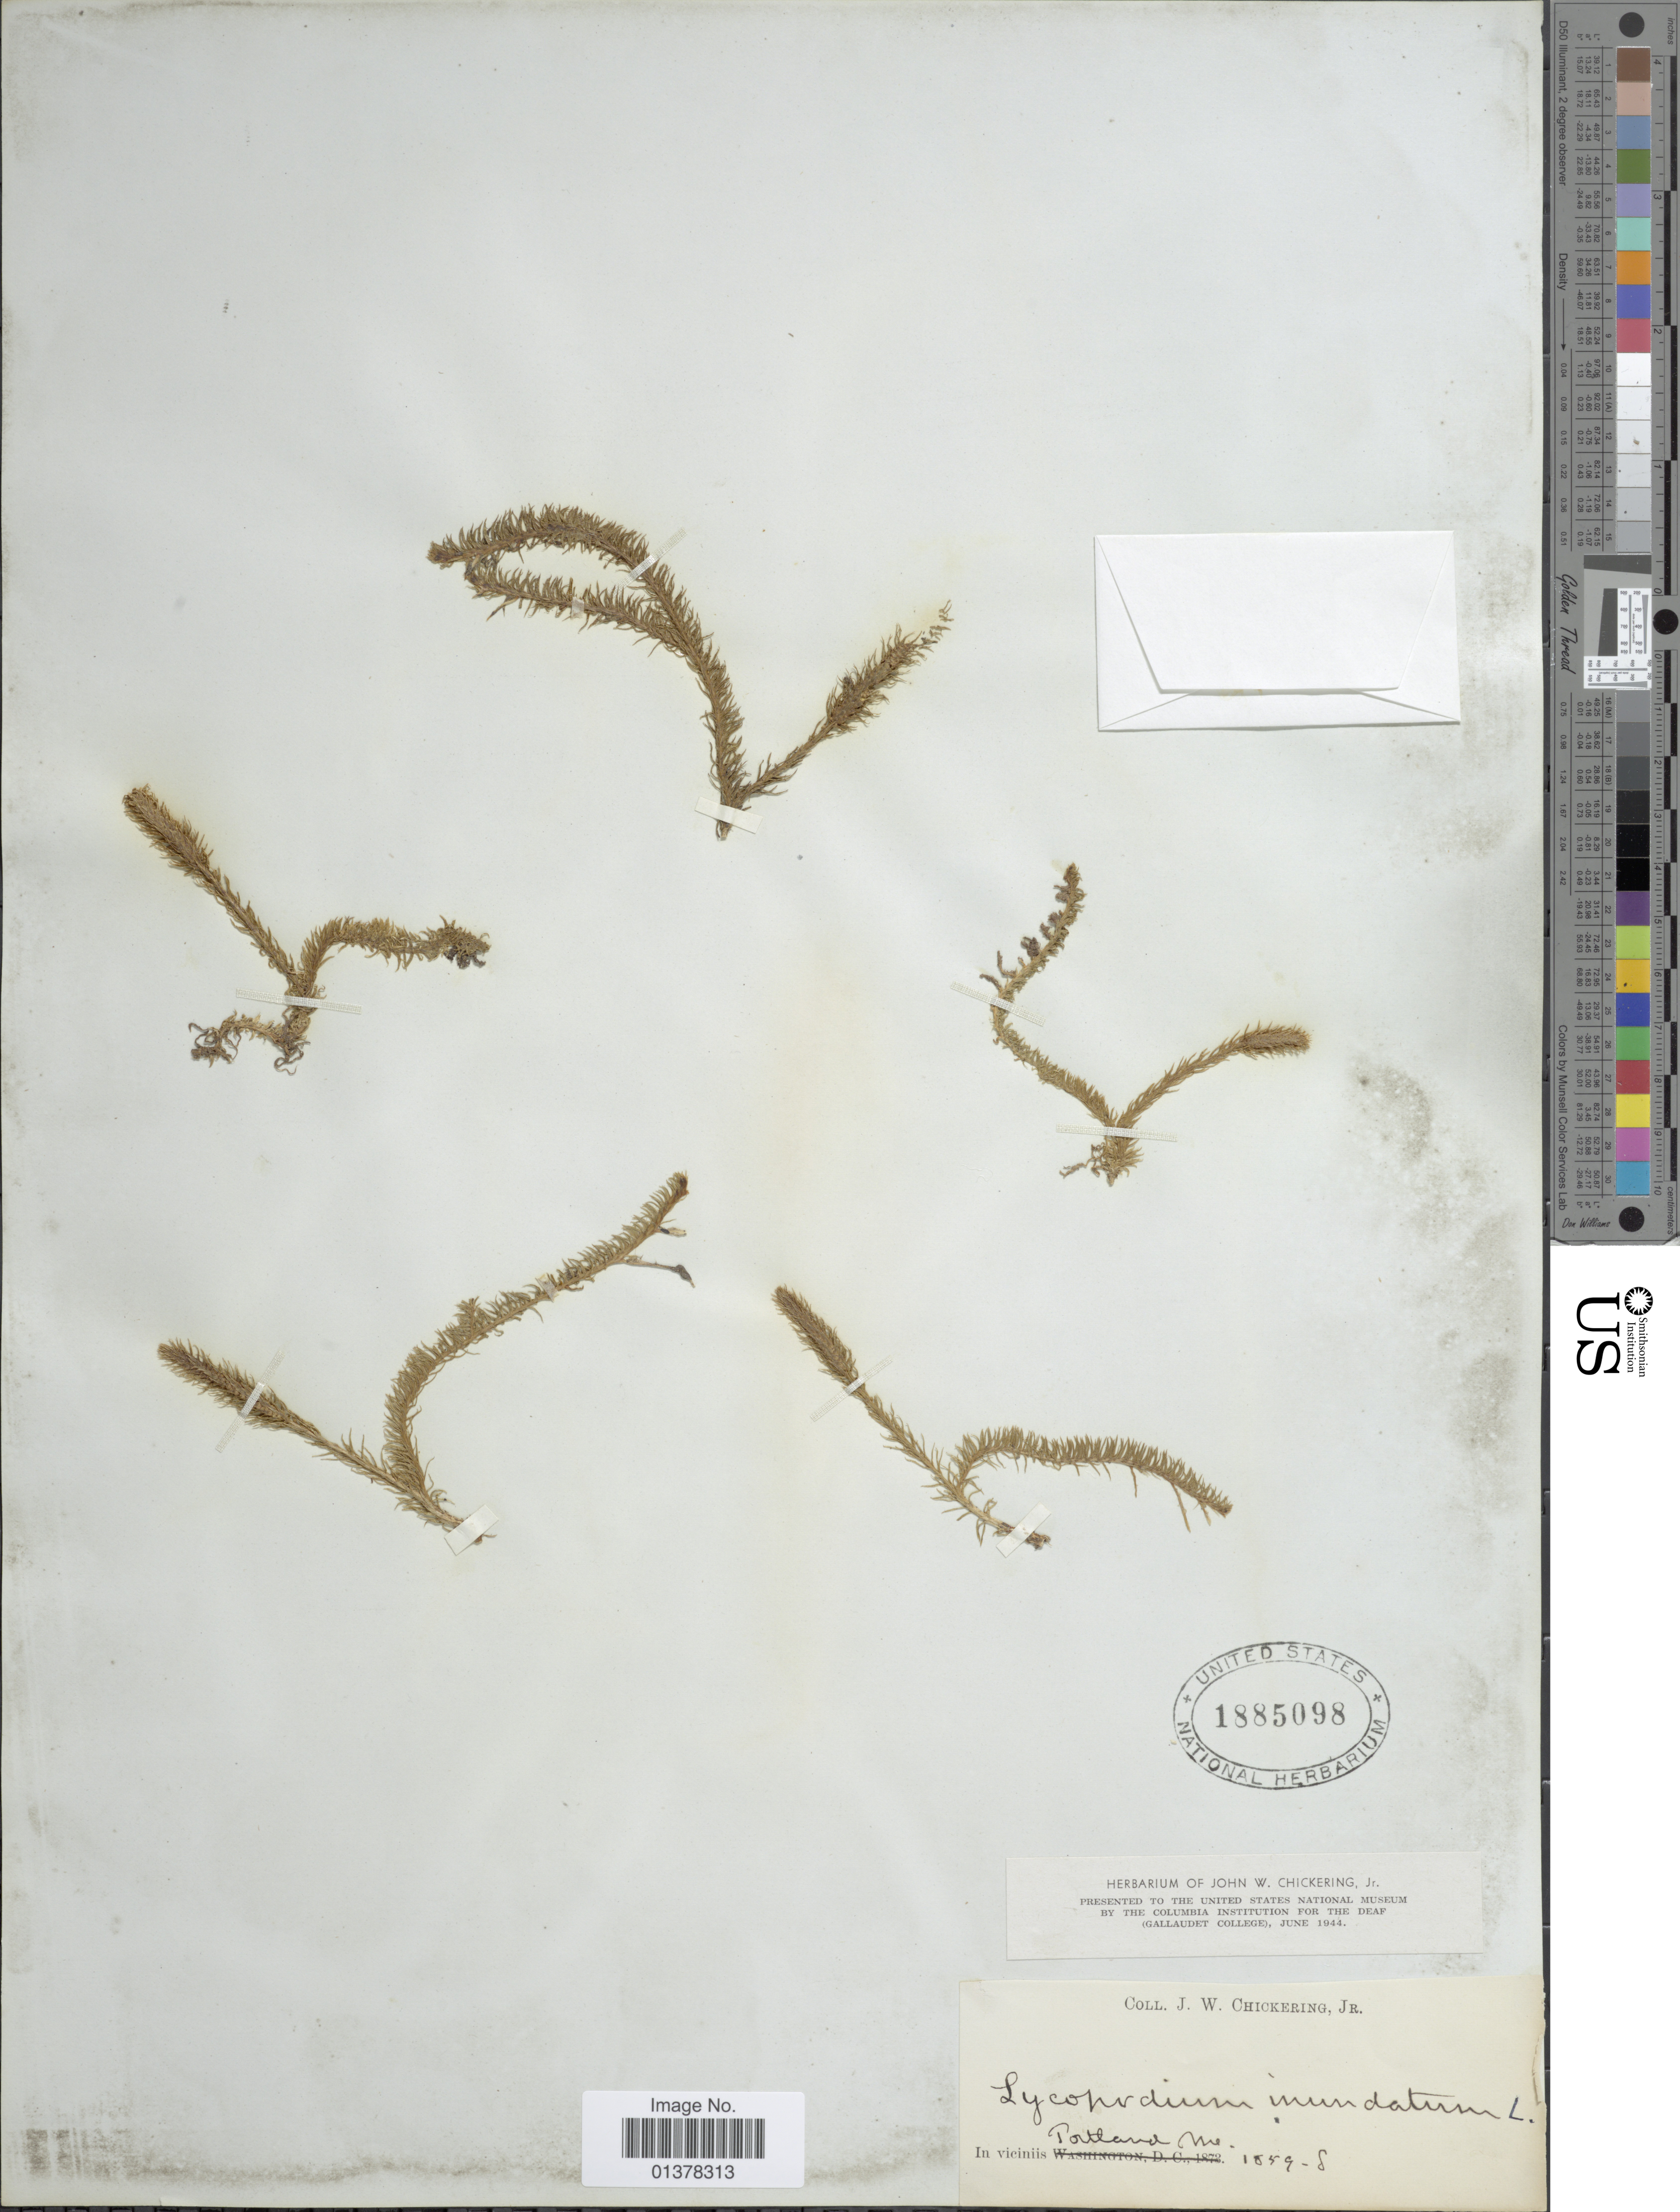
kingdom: Plantae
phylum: Tracheophyta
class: Lycopodiopsida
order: Lycopodiales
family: Lycopodiaceae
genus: Lycopodiella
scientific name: Lycopodiella inundata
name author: (L.) Holub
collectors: J. W. Chickering Jr.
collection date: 1858/1859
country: United States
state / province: Maine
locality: In viciniis Portland.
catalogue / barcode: US 1885098